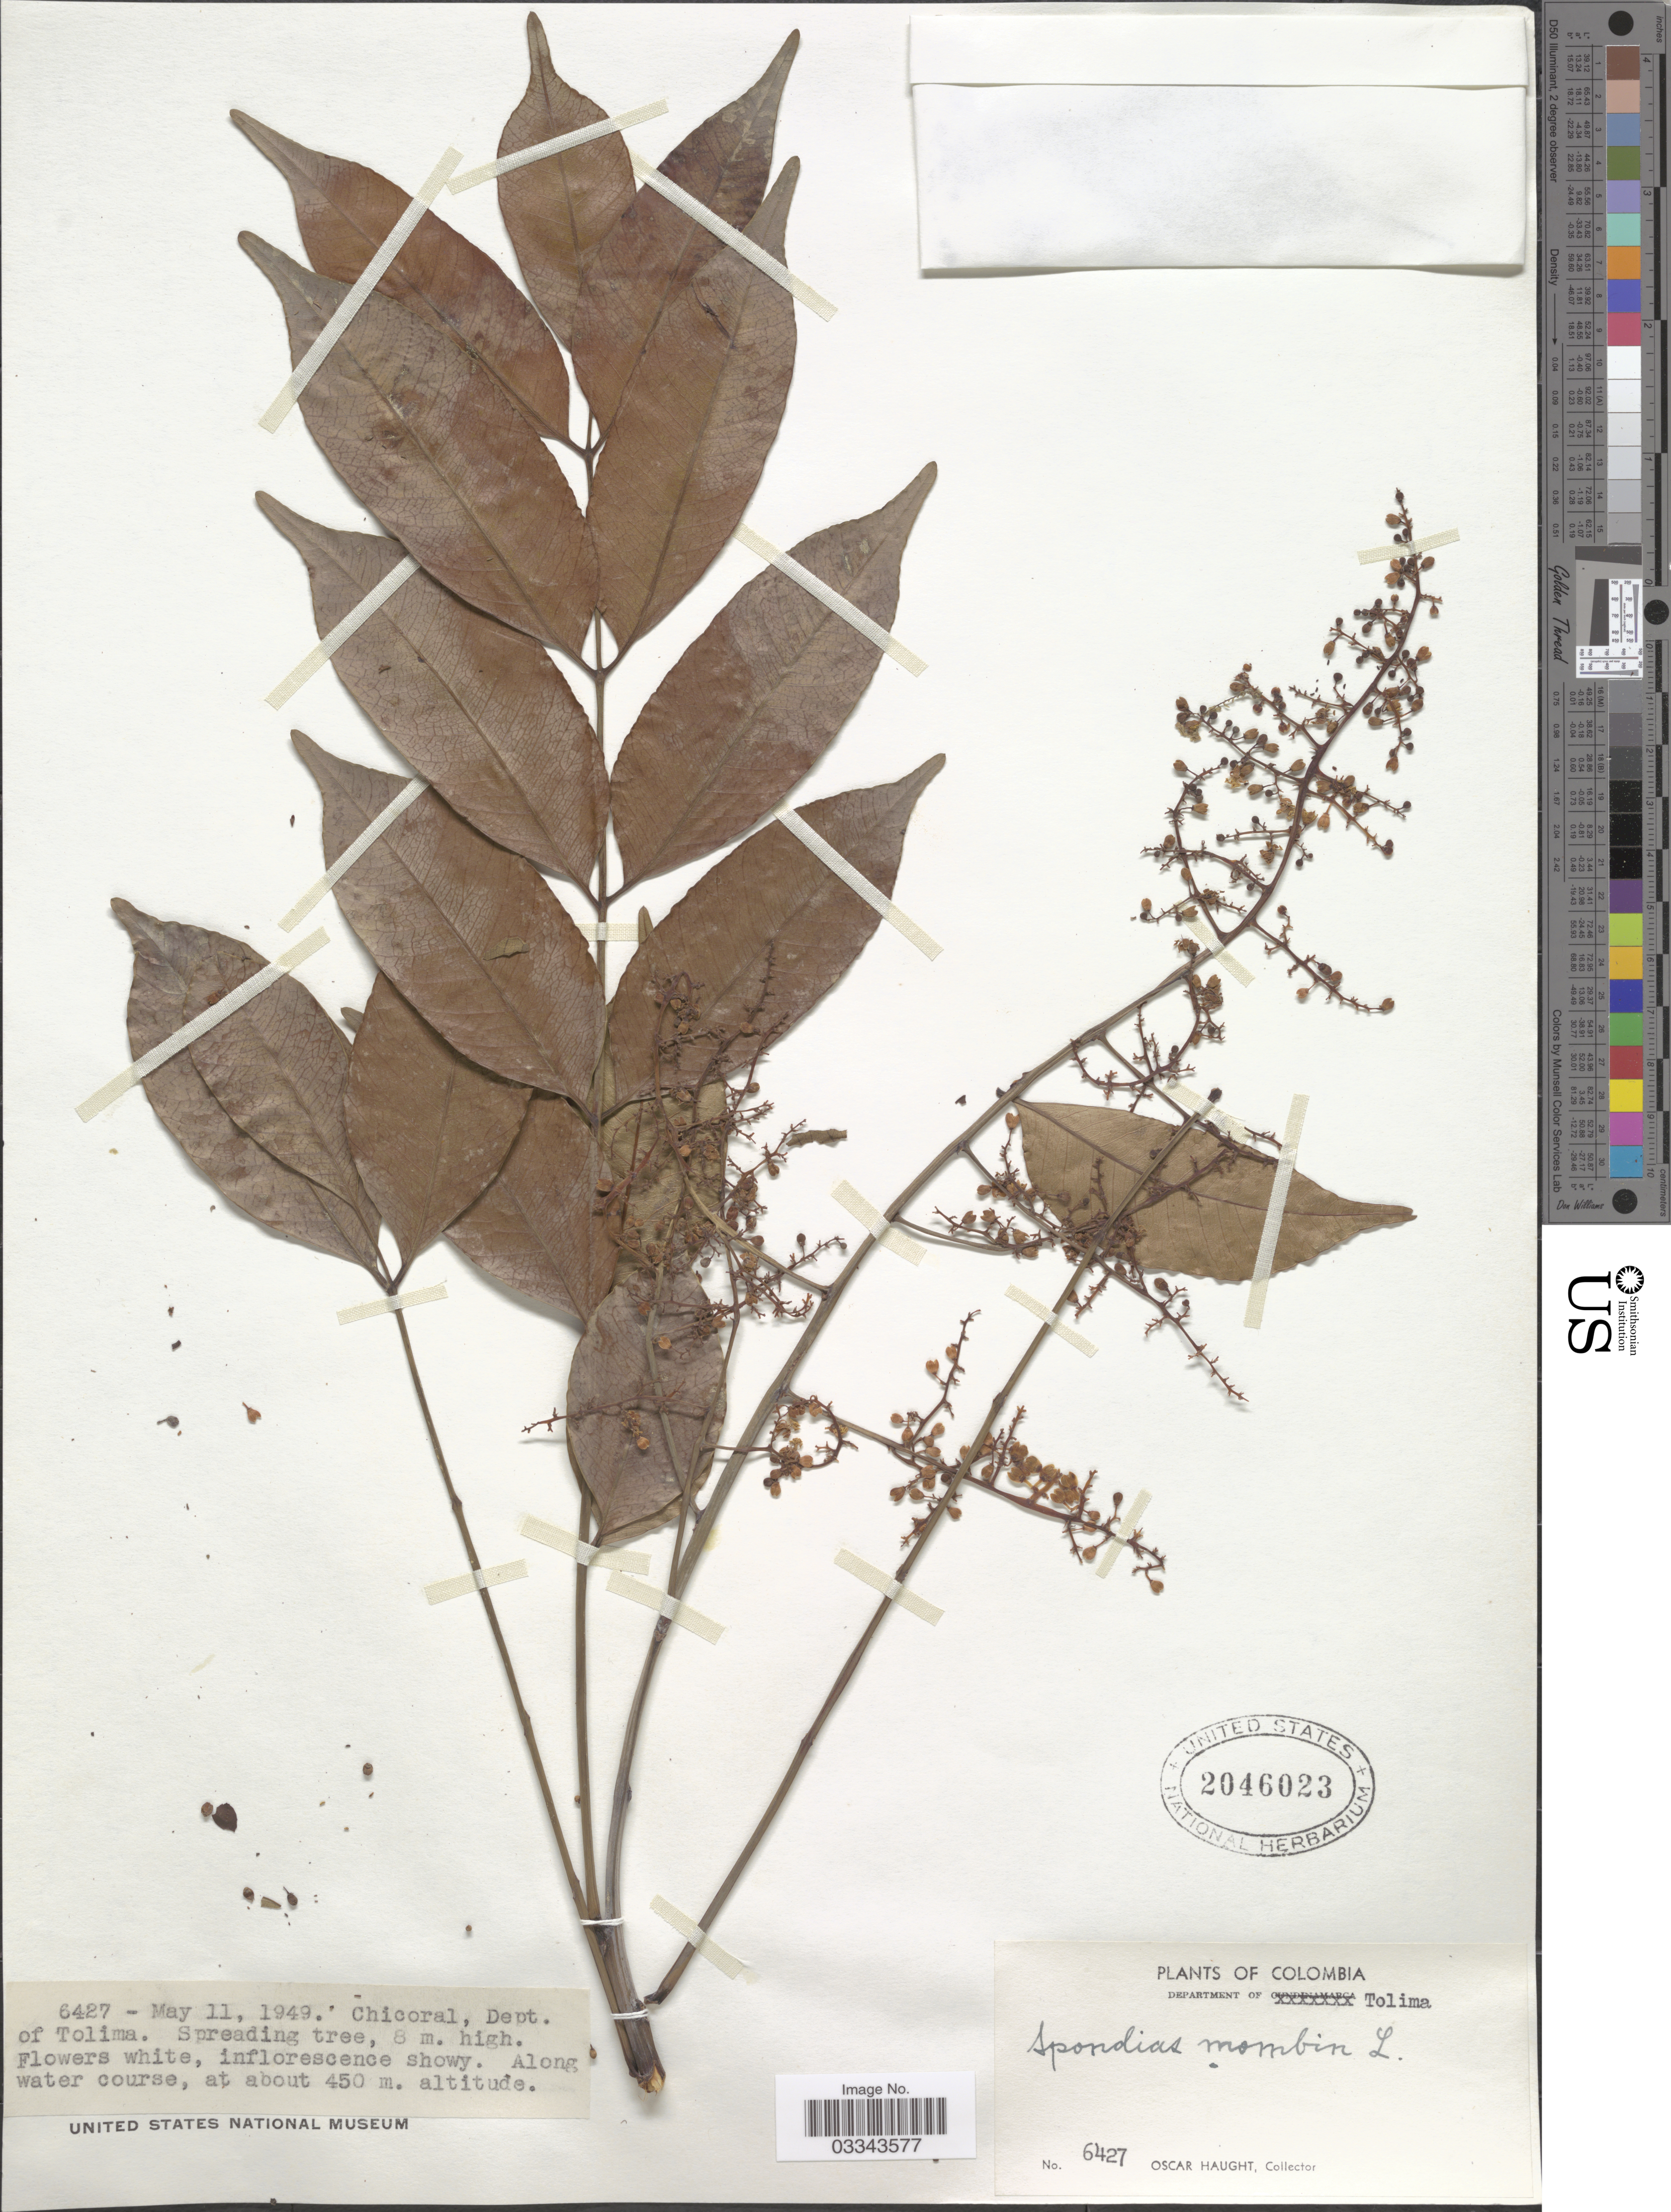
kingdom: Plantae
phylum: Tracheophyta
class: Magnoliopsida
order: Sapindales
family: Anacardiaceae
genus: Spondias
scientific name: Spondias mombin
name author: L.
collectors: O. L. Haught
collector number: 6427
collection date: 1949-05-11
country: Colombia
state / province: Tolima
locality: Department of Tolima, Chicoral.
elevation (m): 450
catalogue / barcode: US 2046023